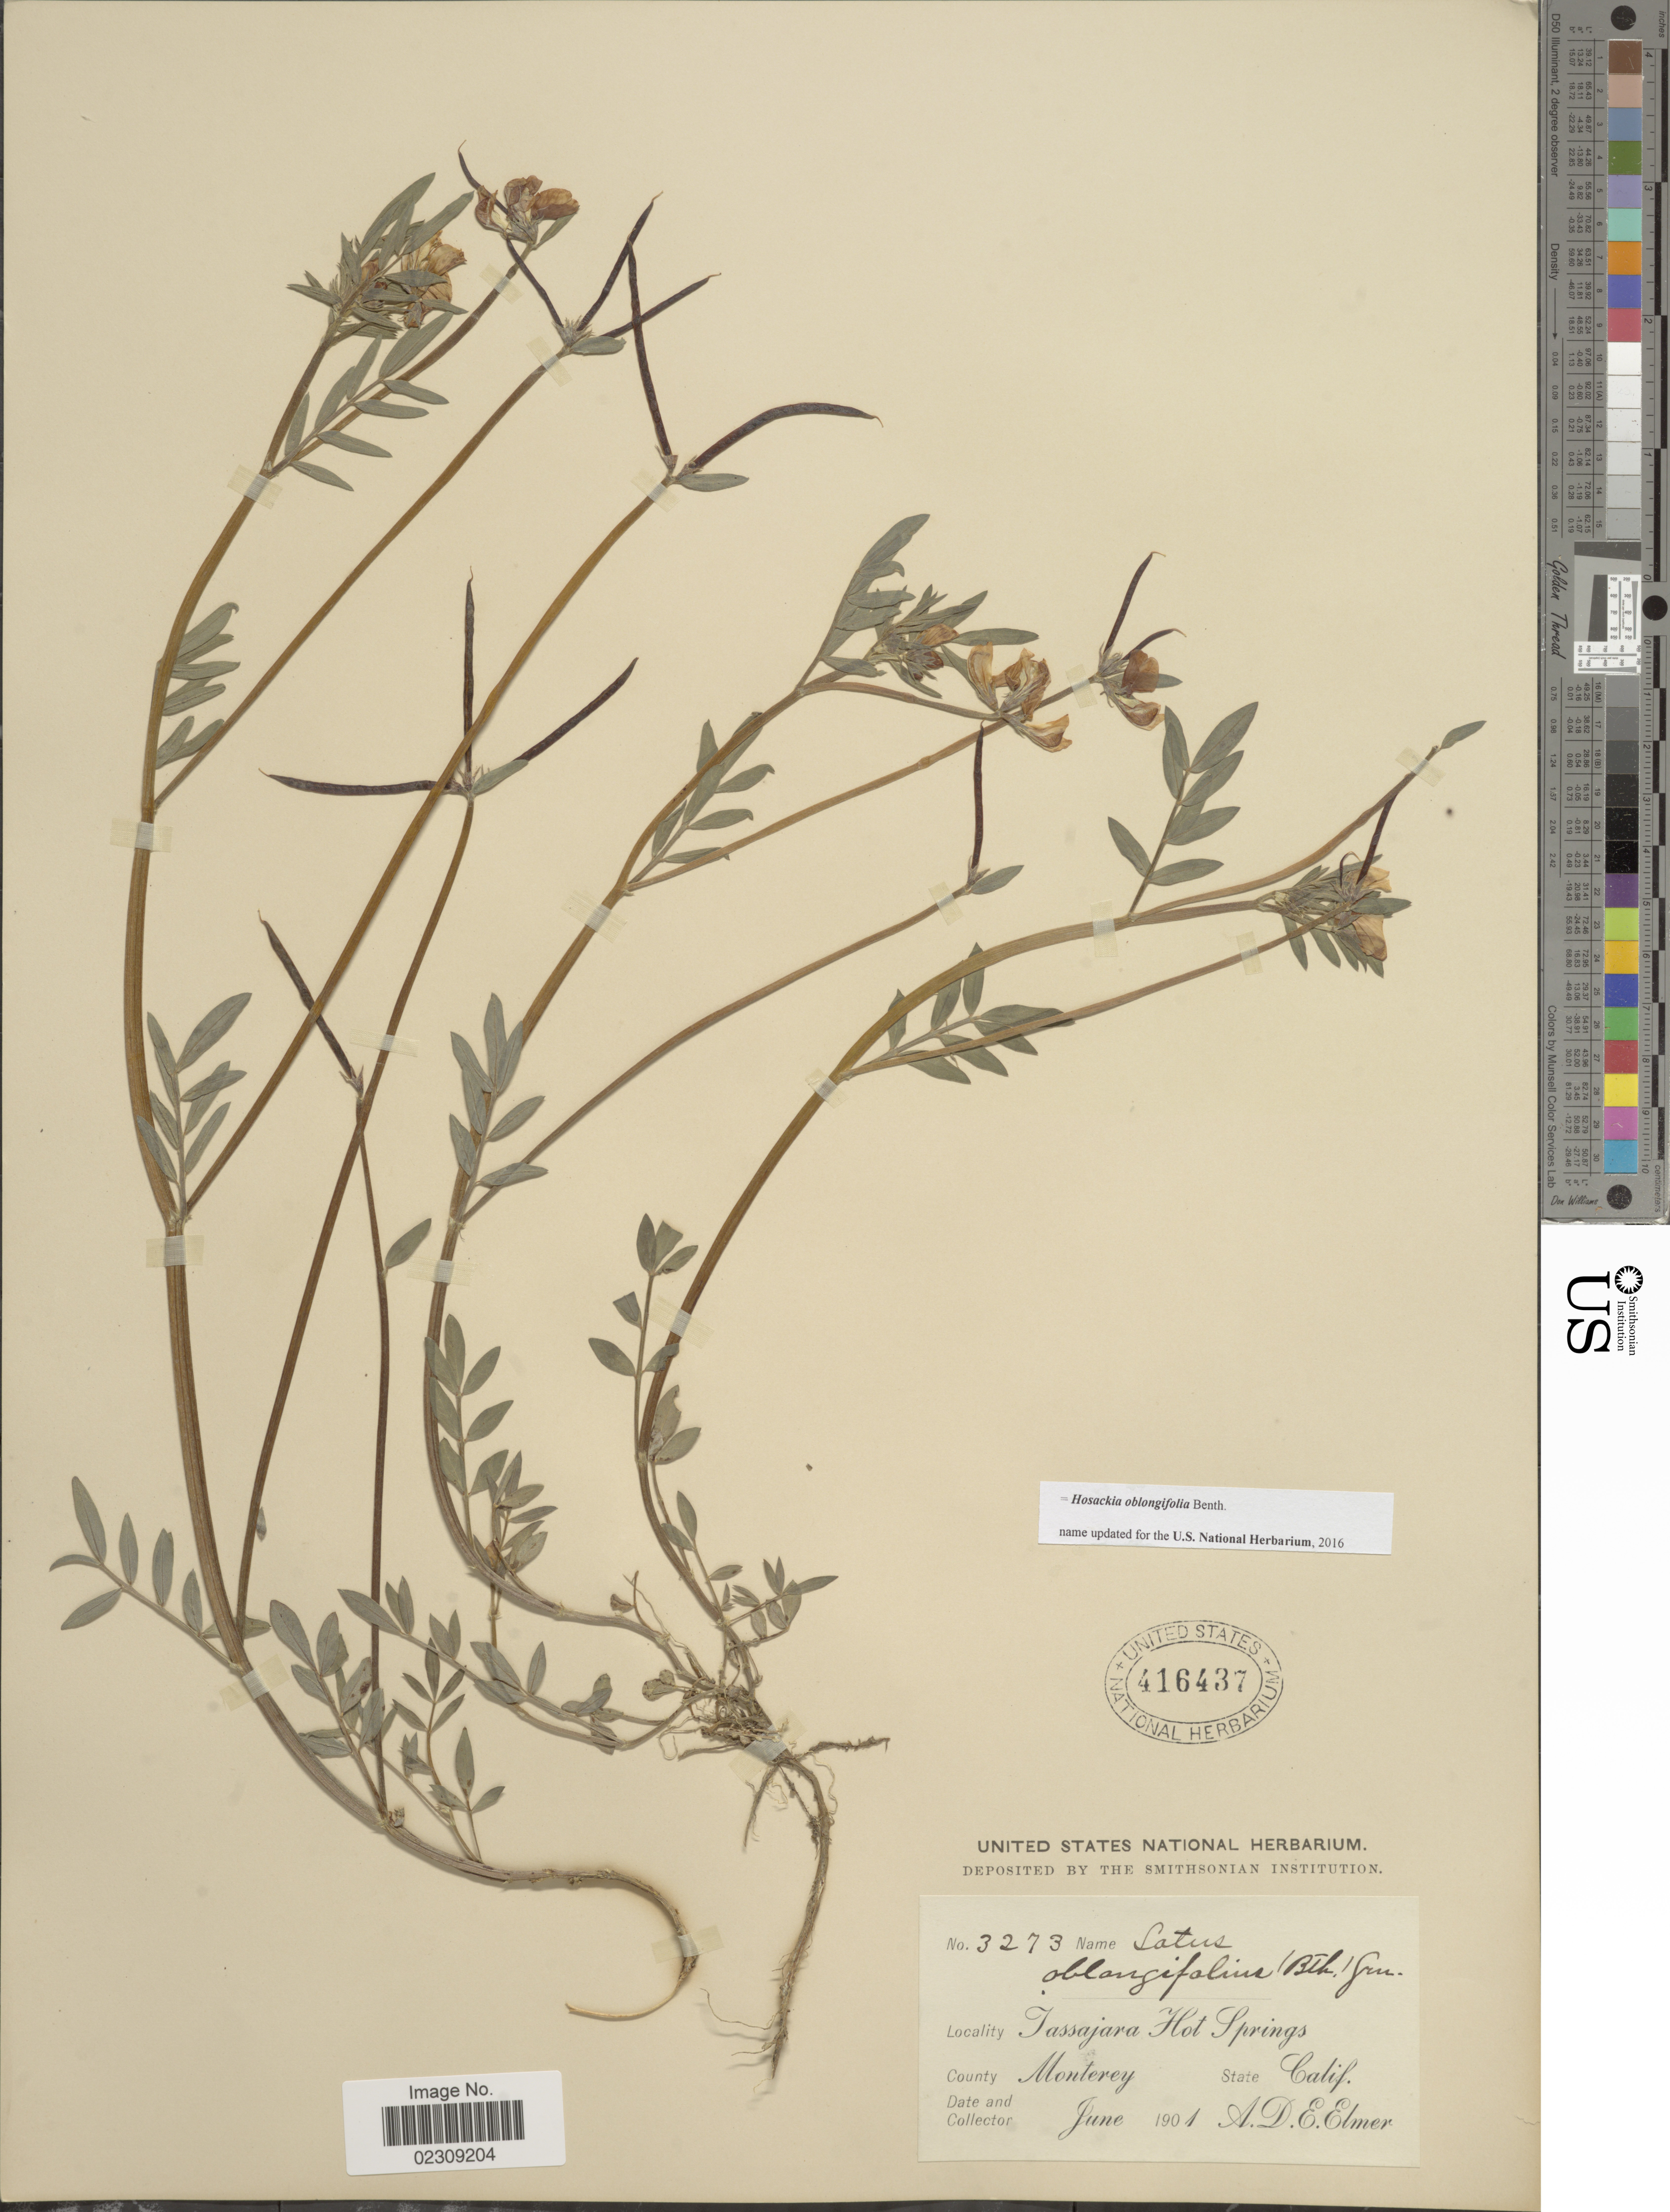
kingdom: Plantae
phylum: Tracheophyta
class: Magnoliopsida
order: Fabales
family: Fabaceae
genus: Hosackia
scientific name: Hosackia oblongifolia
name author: Benth.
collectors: A. D. E. Elmer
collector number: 3273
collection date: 1901-06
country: United States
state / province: California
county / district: Monterey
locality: Tassajara Hot Springs, Monterey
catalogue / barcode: US 416437